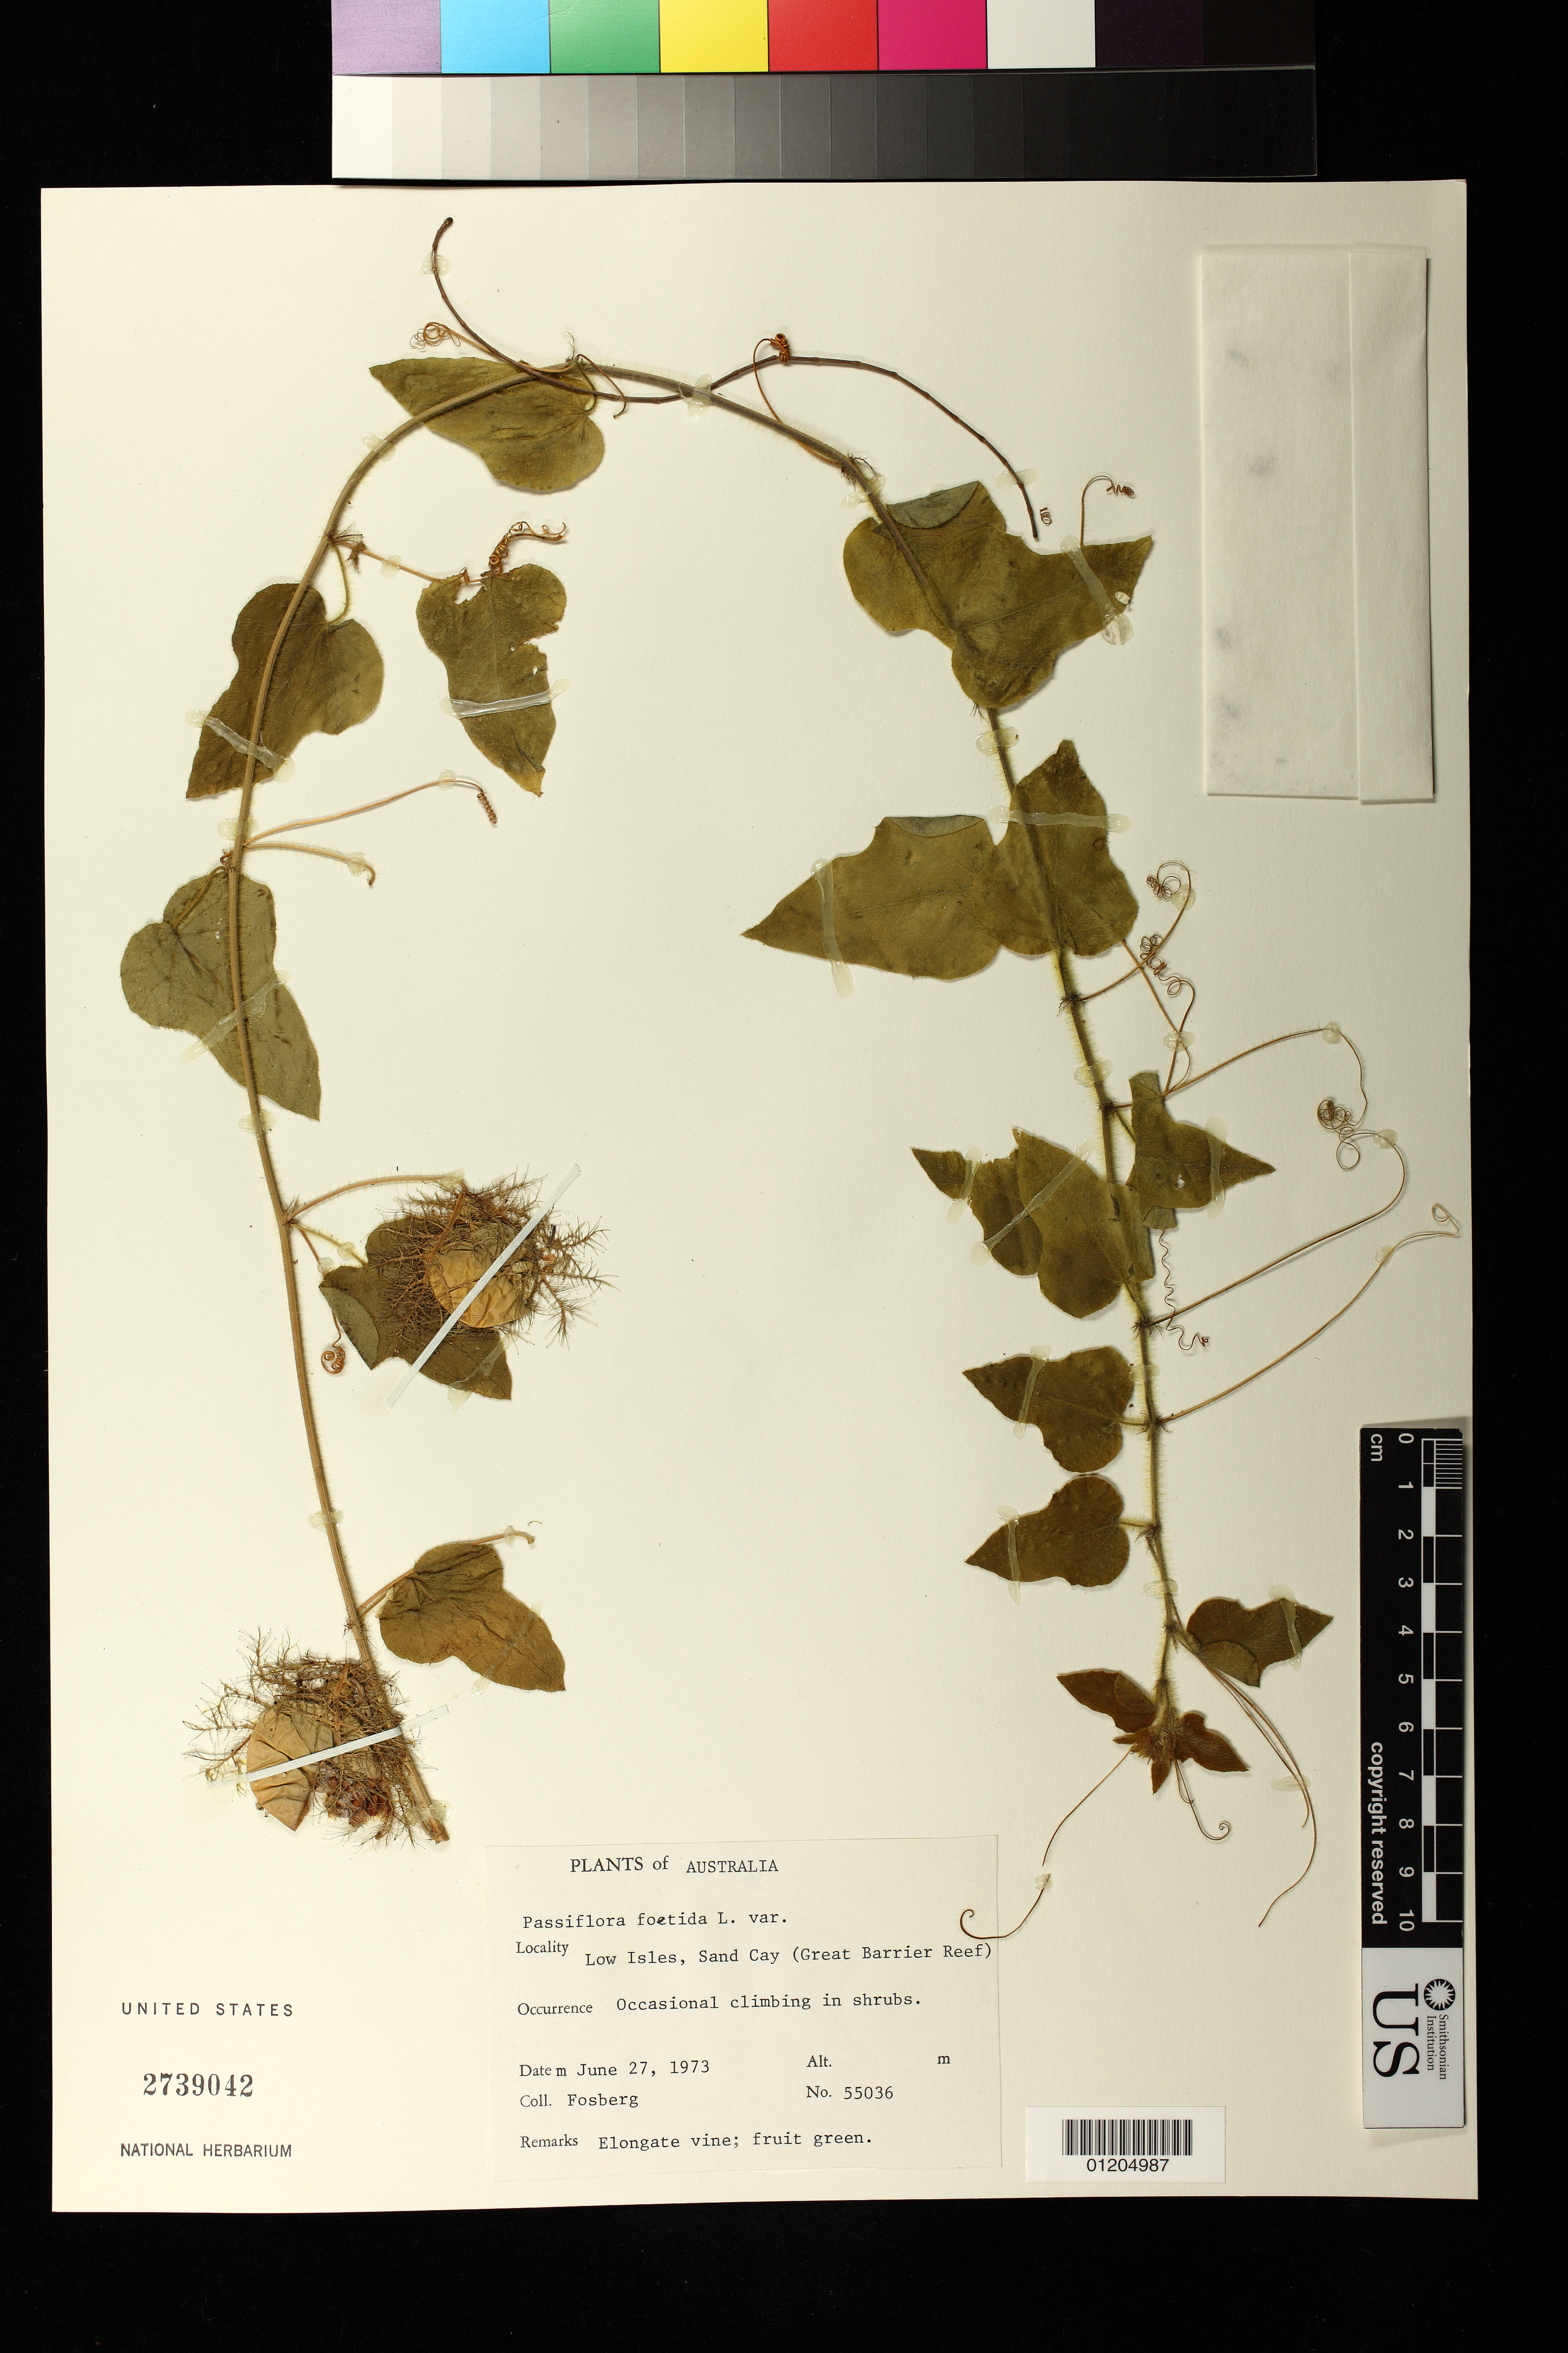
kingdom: Plantae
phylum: Tracheophyta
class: Magnoliopsida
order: Malpighiales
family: Passifloraceae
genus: Passiflora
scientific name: Passiflora foetida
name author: L.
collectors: -. Fosberg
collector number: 55036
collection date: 1973-06-27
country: Australia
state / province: Queensland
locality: Low Isles, Sand Cay (Great Barrier Reef)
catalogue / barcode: US 2739042